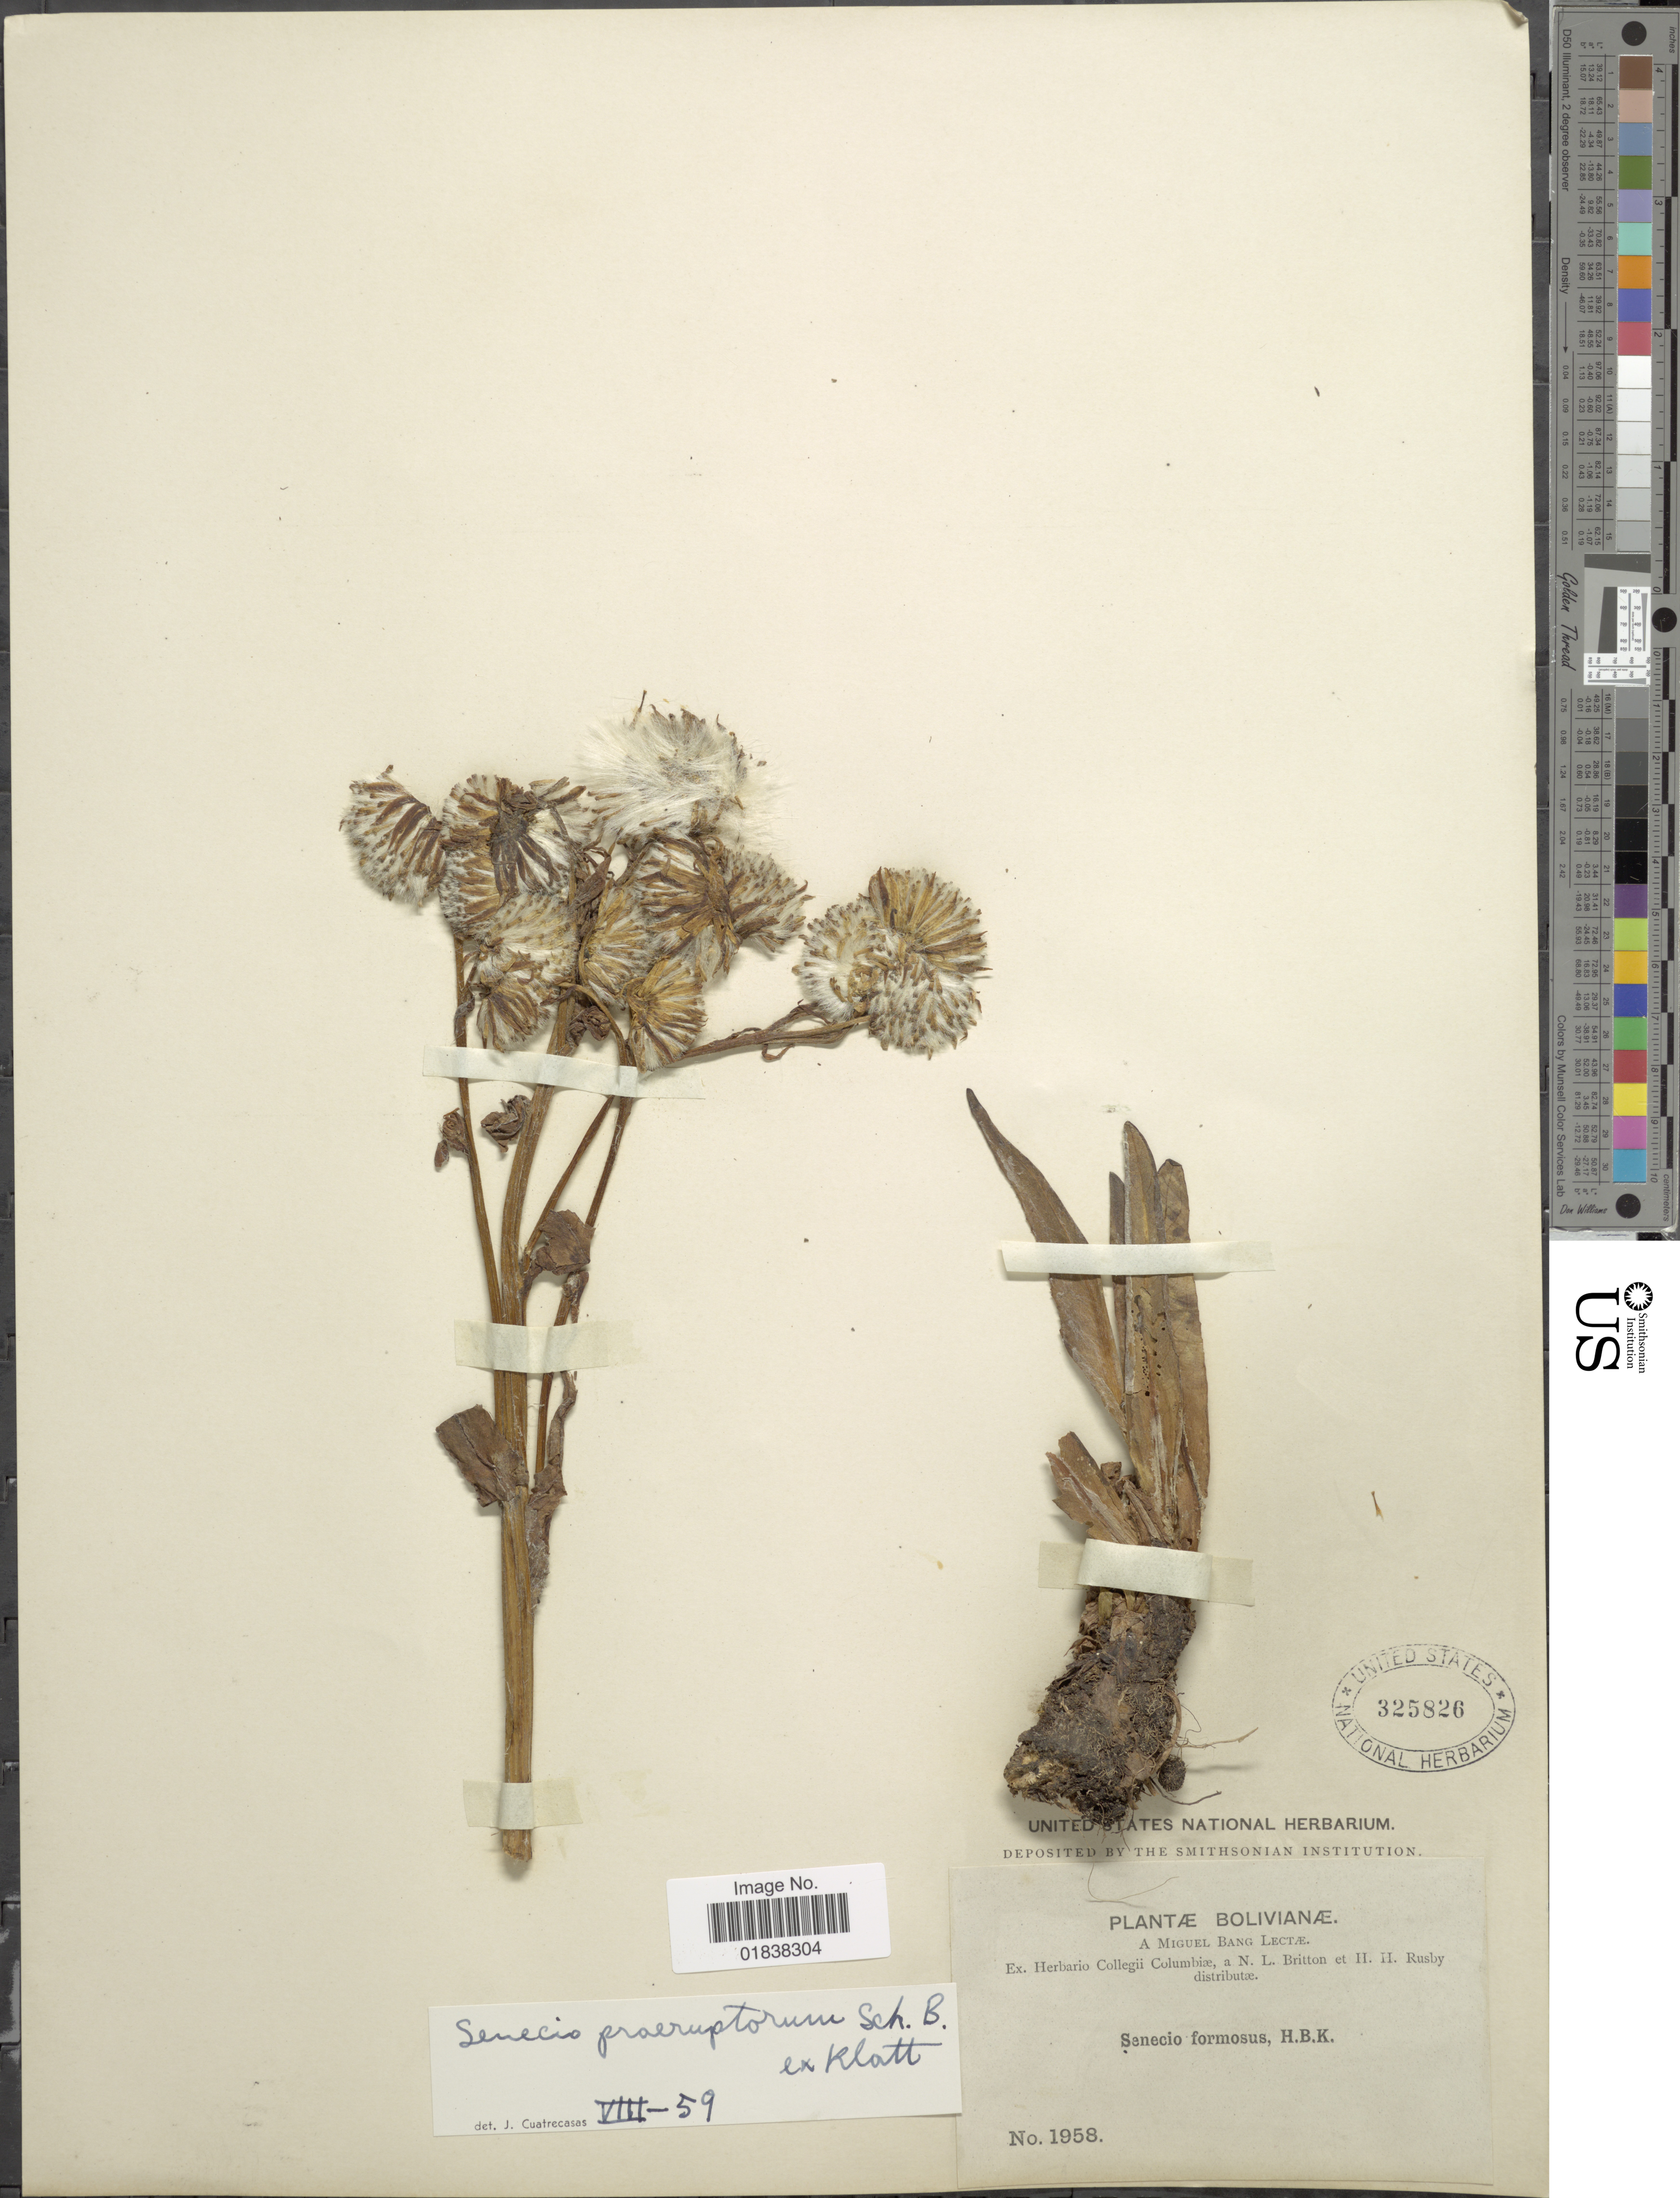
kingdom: Plantae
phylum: Tracheophyta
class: Magnoliopsida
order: Asterales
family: Asteraceae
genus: Senecio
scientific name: Senecio puna-sessilis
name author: Cuatrec.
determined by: Salomon, Luciana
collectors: M. Bang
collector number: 1958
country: Bolivia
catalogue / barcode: US 325826